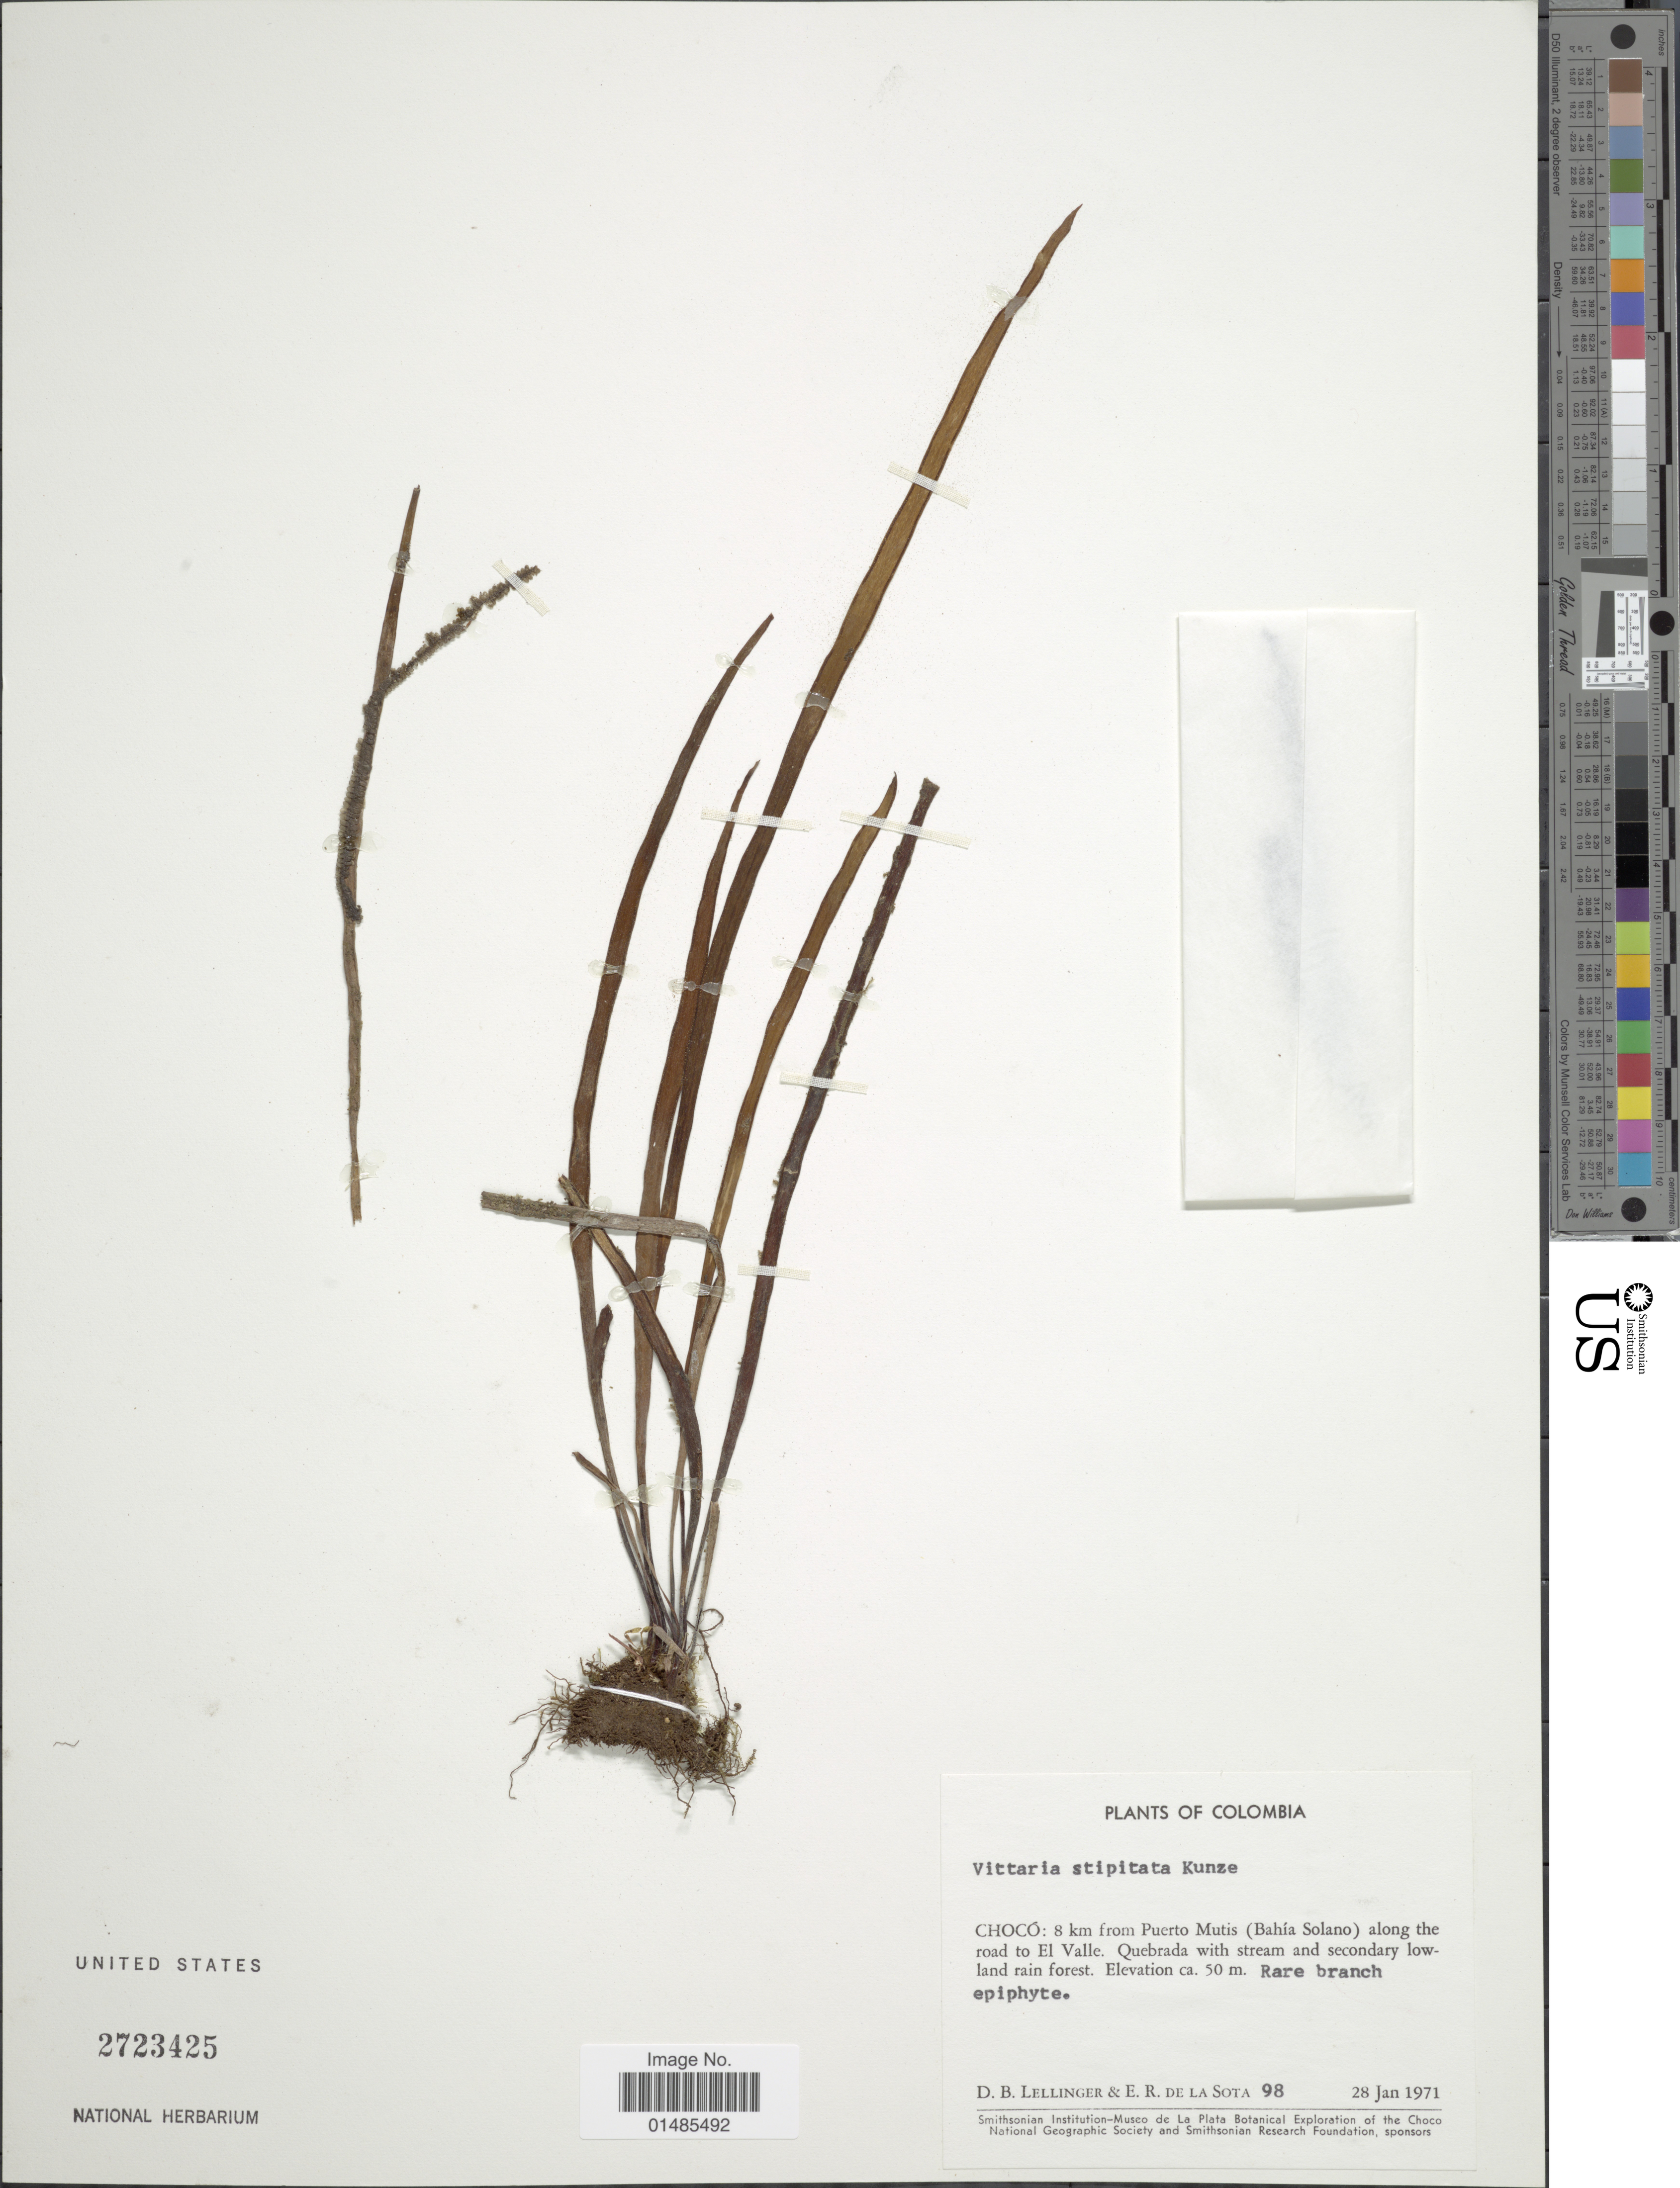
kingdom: Plantae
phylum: Tracheophyta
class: Polypodiopsida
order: Polypodiales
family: Pteridaceae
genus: Radiovittaria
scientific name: Radiovittaria stipitata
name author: (Kunze) E.H. Crane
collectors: D. B. Lellinger & E. R. de la Sota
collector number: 98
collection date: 1971-01-28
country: Colombia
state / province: Chocó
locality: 8 km from Puerto Mutis (Bahía Solano) along the road to El Valle.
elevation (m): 50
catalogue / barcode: US 2723425